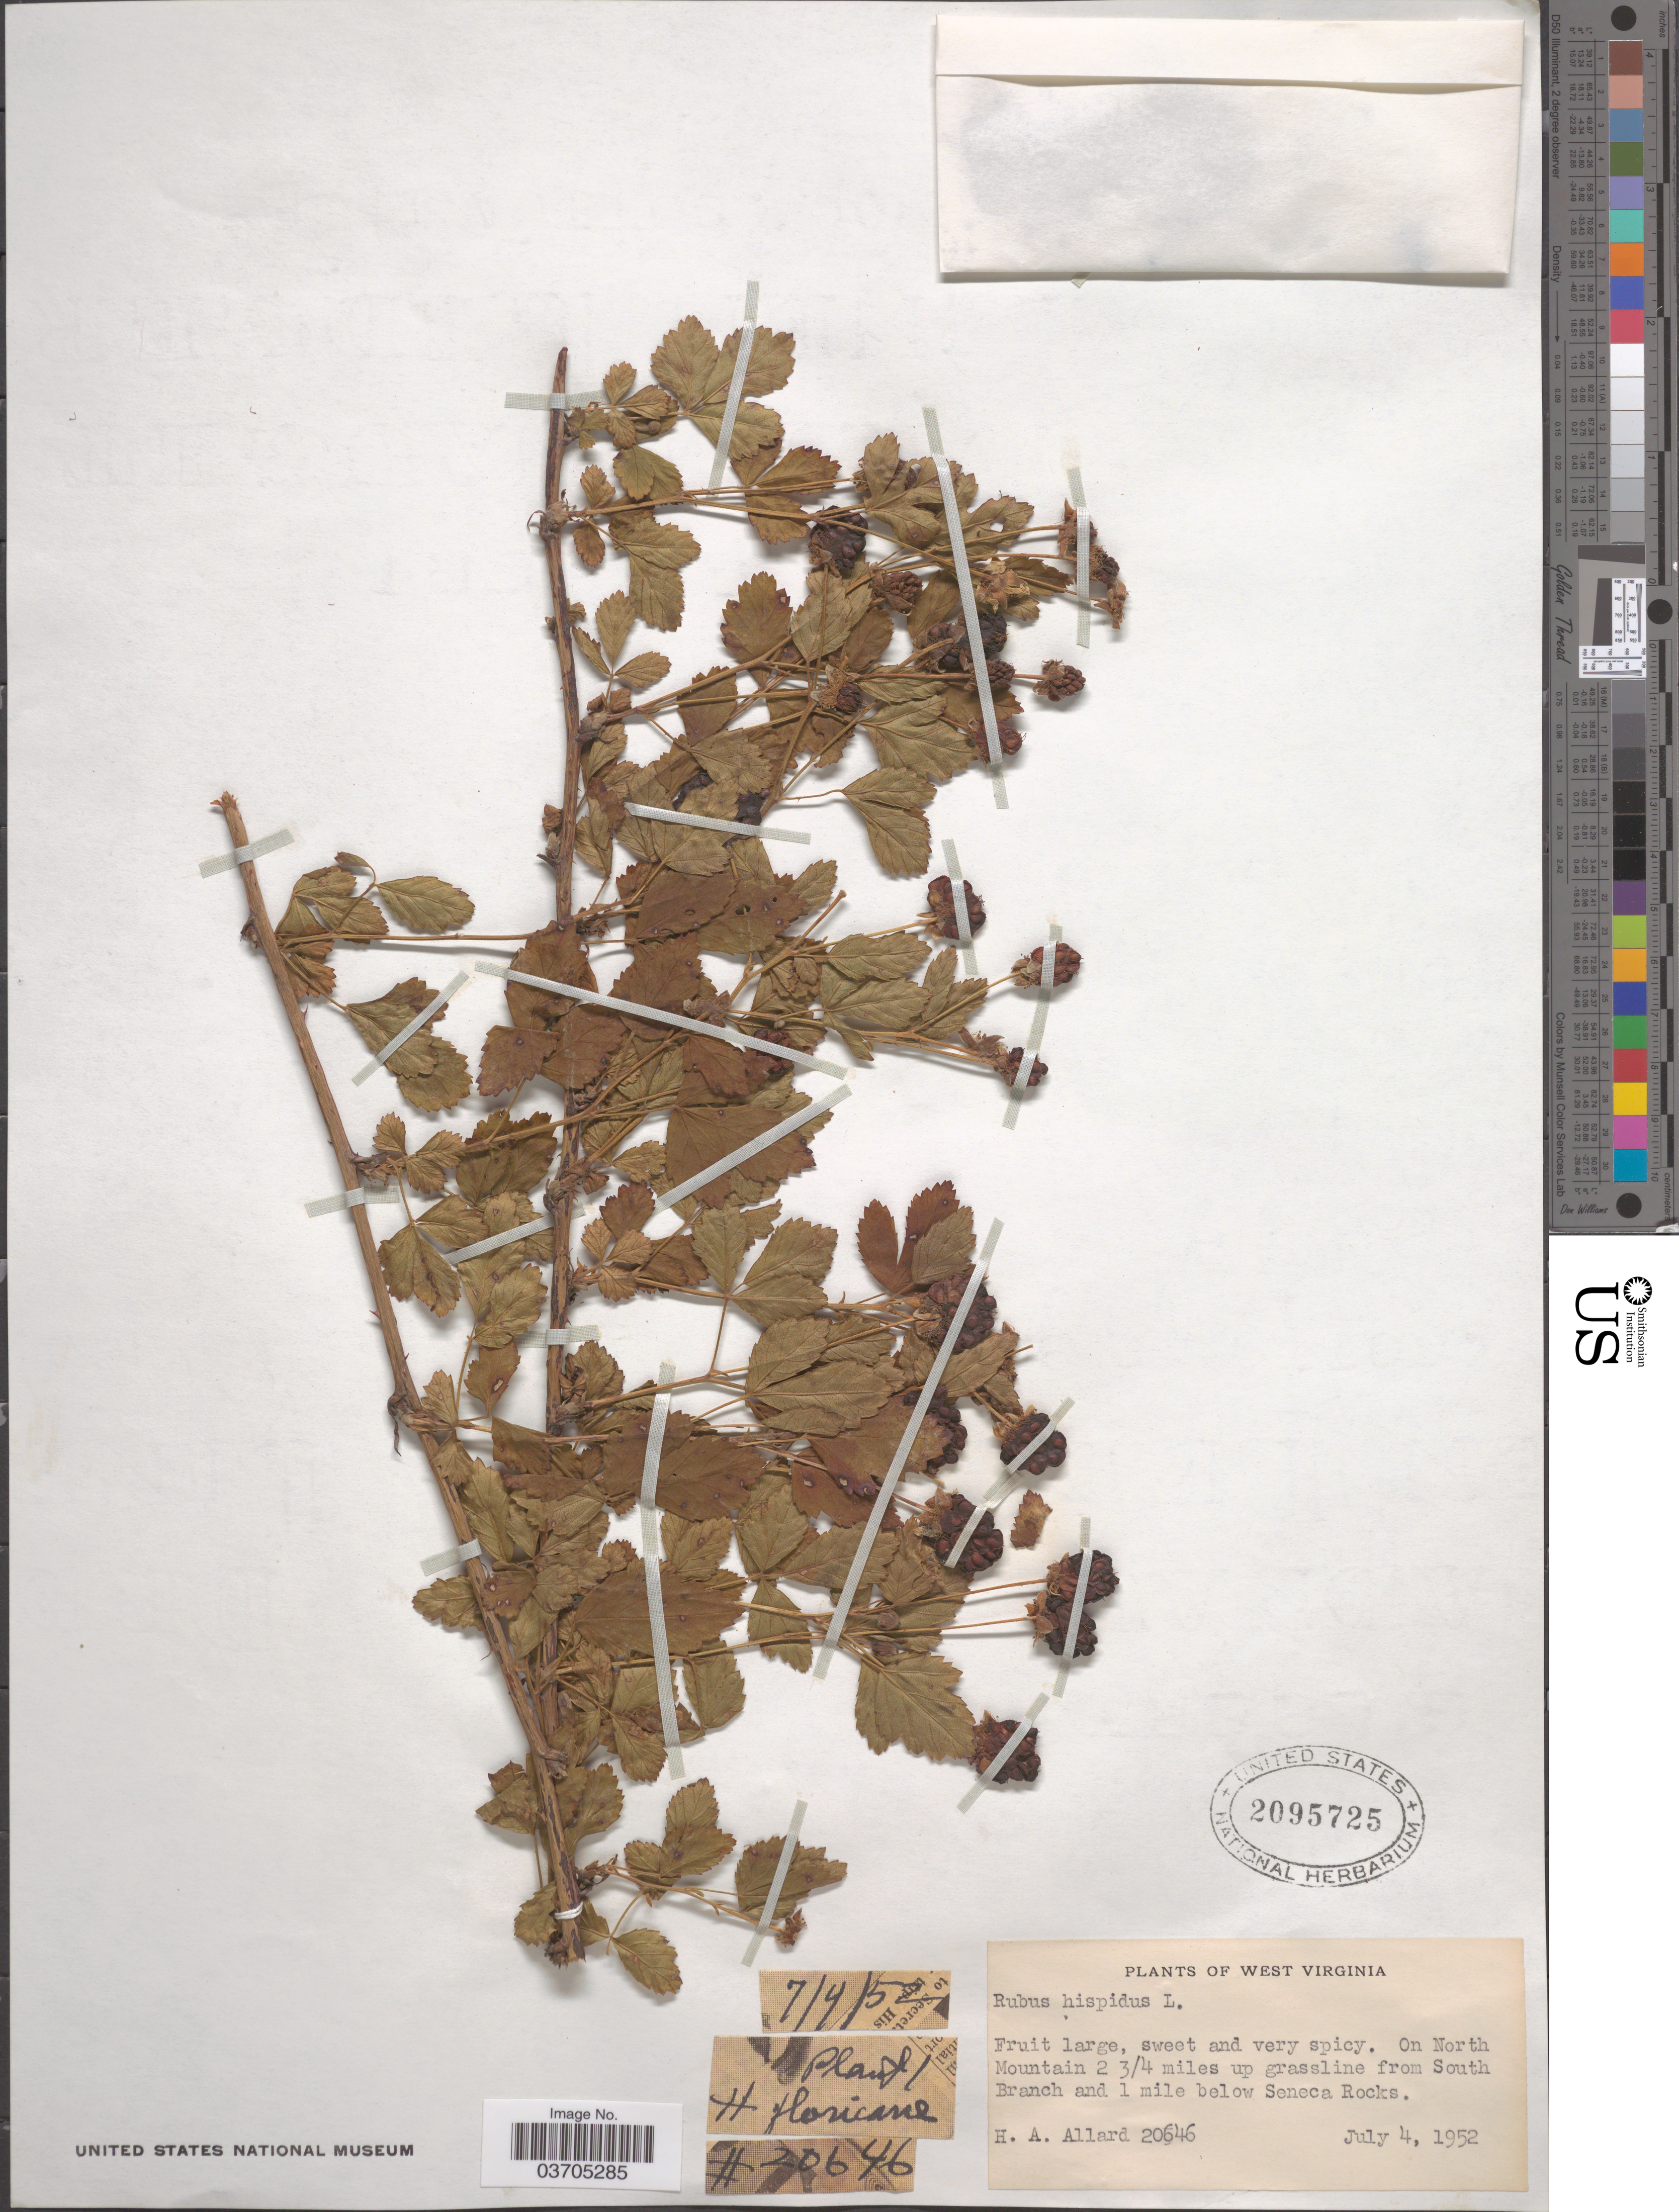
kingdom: Plantae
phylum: Tracheophyta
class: Magnoliopsida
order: Rosales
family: Rosaceae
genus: Rubus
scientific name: Rubus hispidus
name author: L.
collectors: H. A. Allard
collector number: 20646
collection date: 1952-07-04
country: United States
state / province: West Virginia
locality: On North Mountain 2¾ miles up grassline from South Branch an 1 mile below Seneca Rocks.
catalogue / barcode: US 2095725